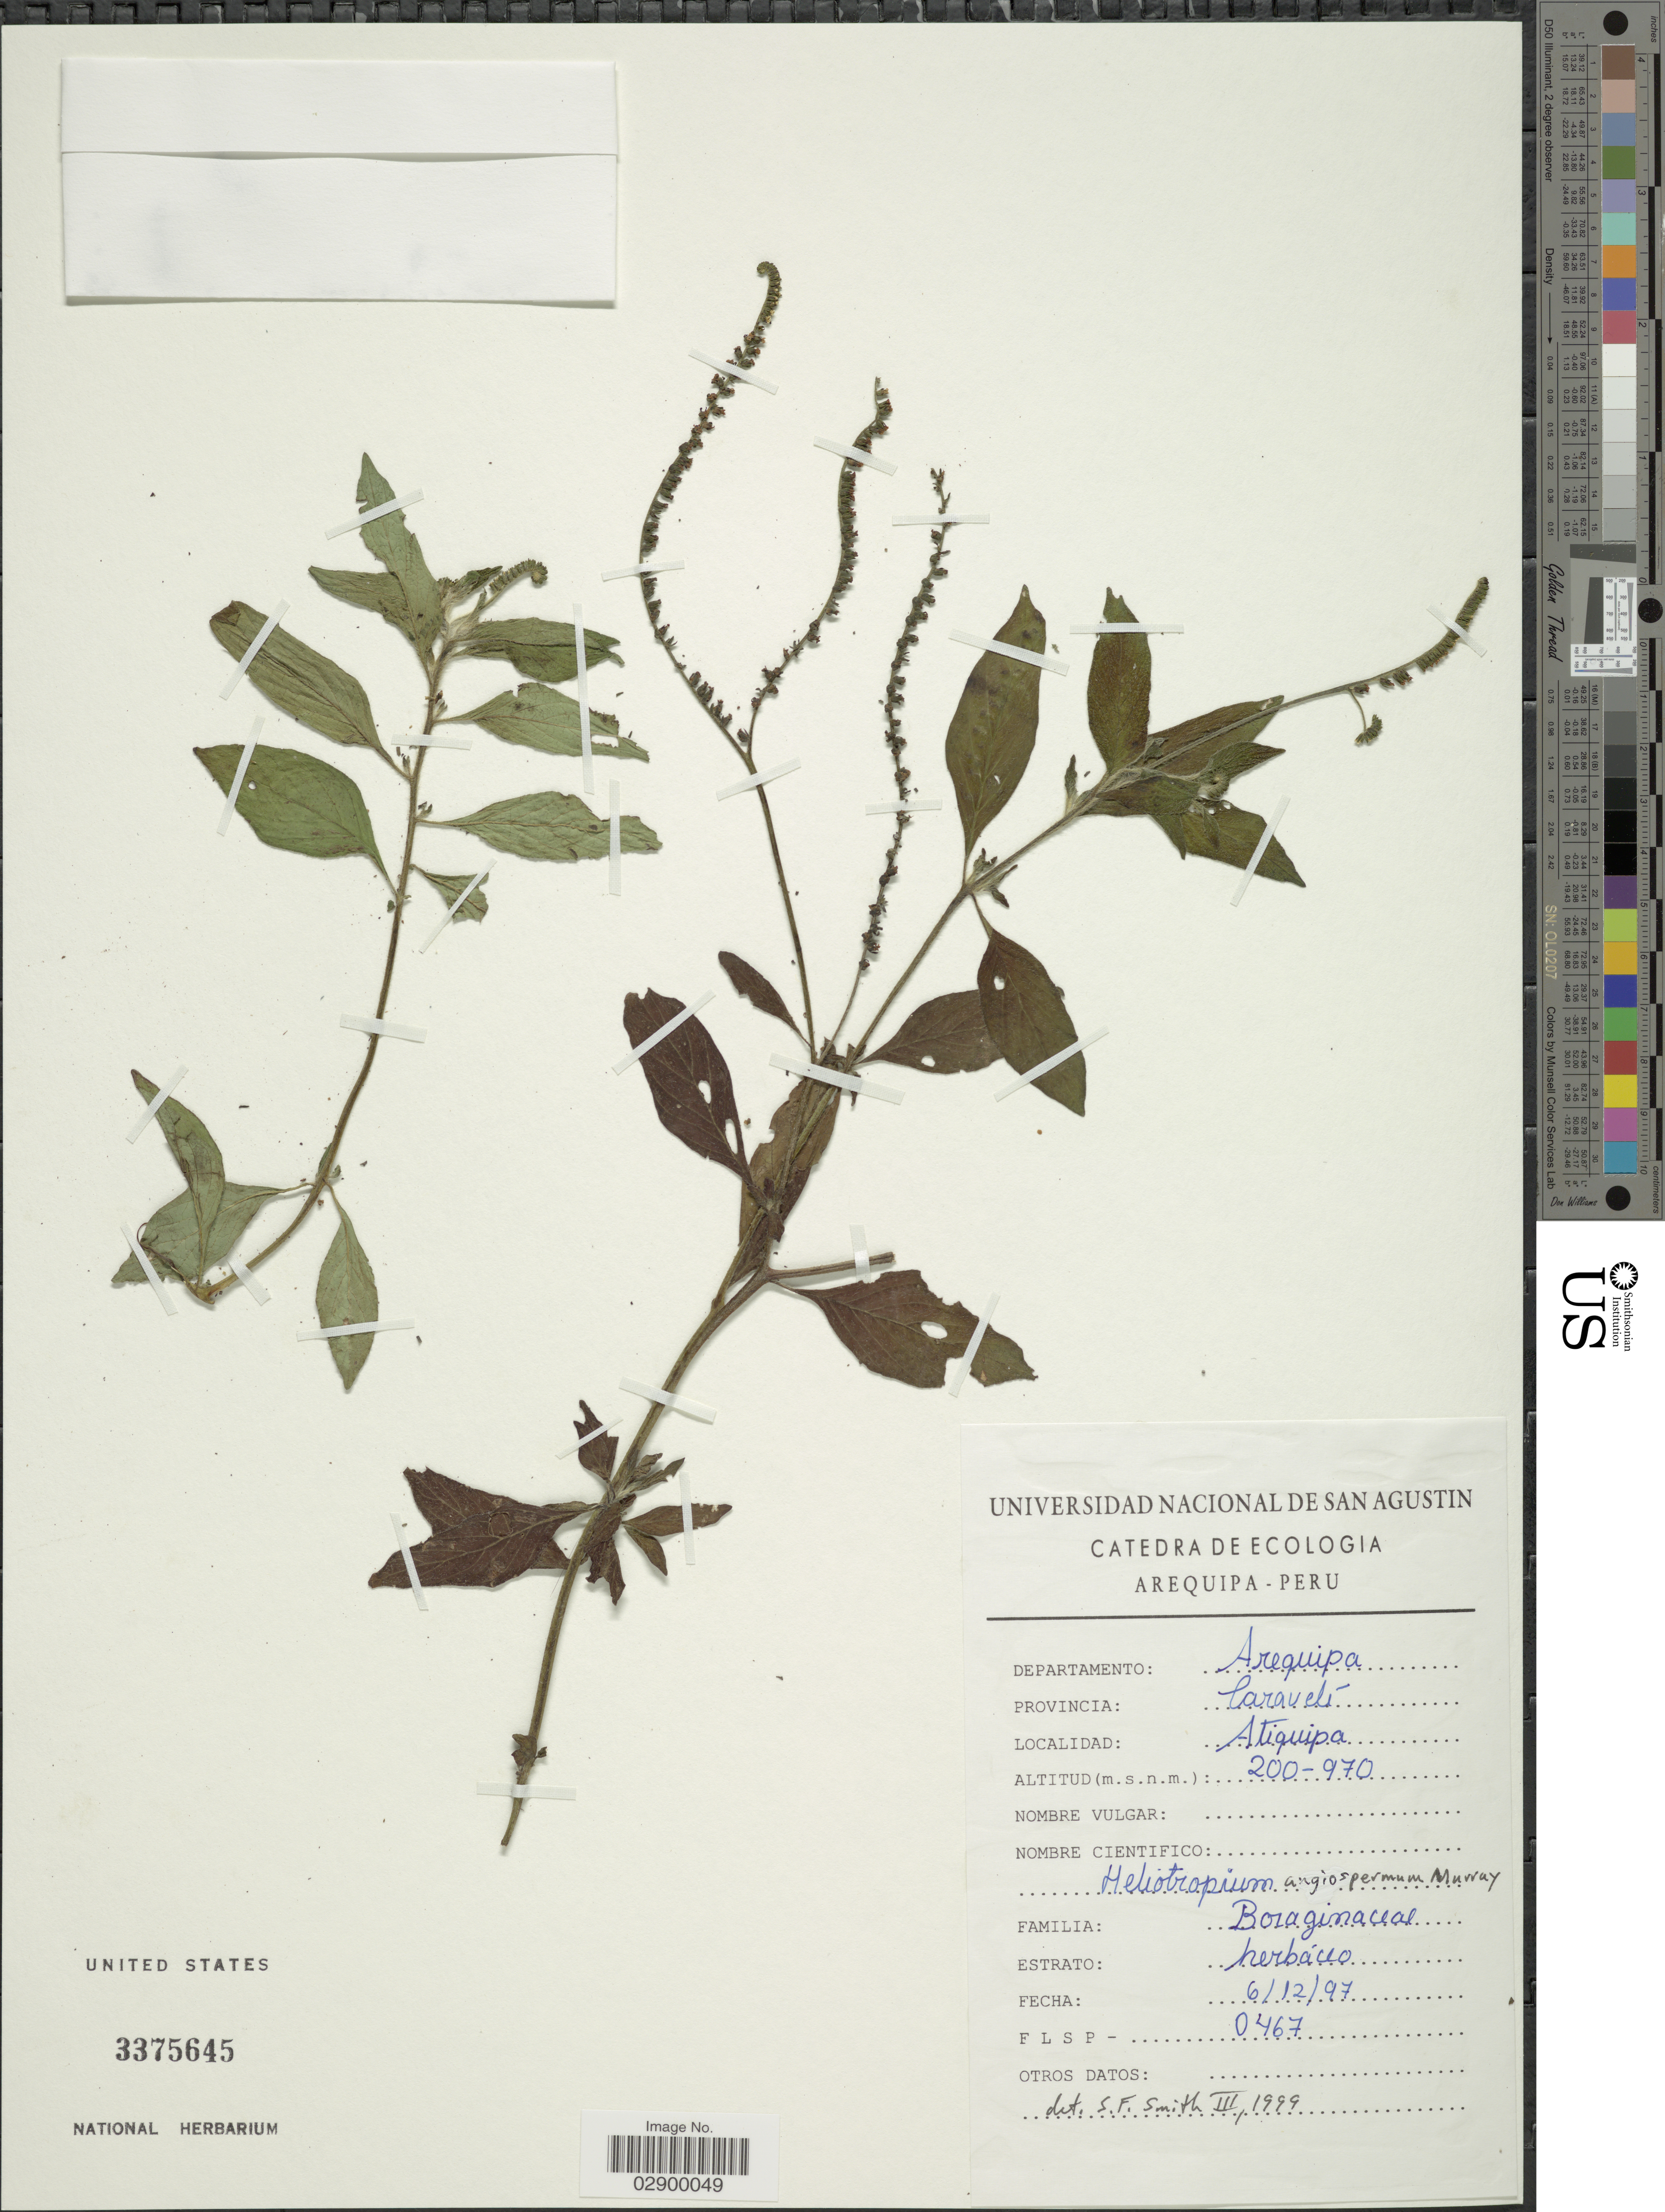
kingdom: Plantae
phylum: Tracheophyta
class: Magnoliopsida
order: Boraginales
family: Heliotropiaceae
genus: Heliotropium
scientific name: Heliotropium angiospermum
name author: Murray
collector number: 0467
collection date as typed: Transcribed d/m/y: 6/12/97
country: Peru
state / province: Arequipa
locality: Departamento: Arequipa. Provincia: Caravelí. Atiquipa.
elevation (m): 200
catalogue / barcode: US 3375645